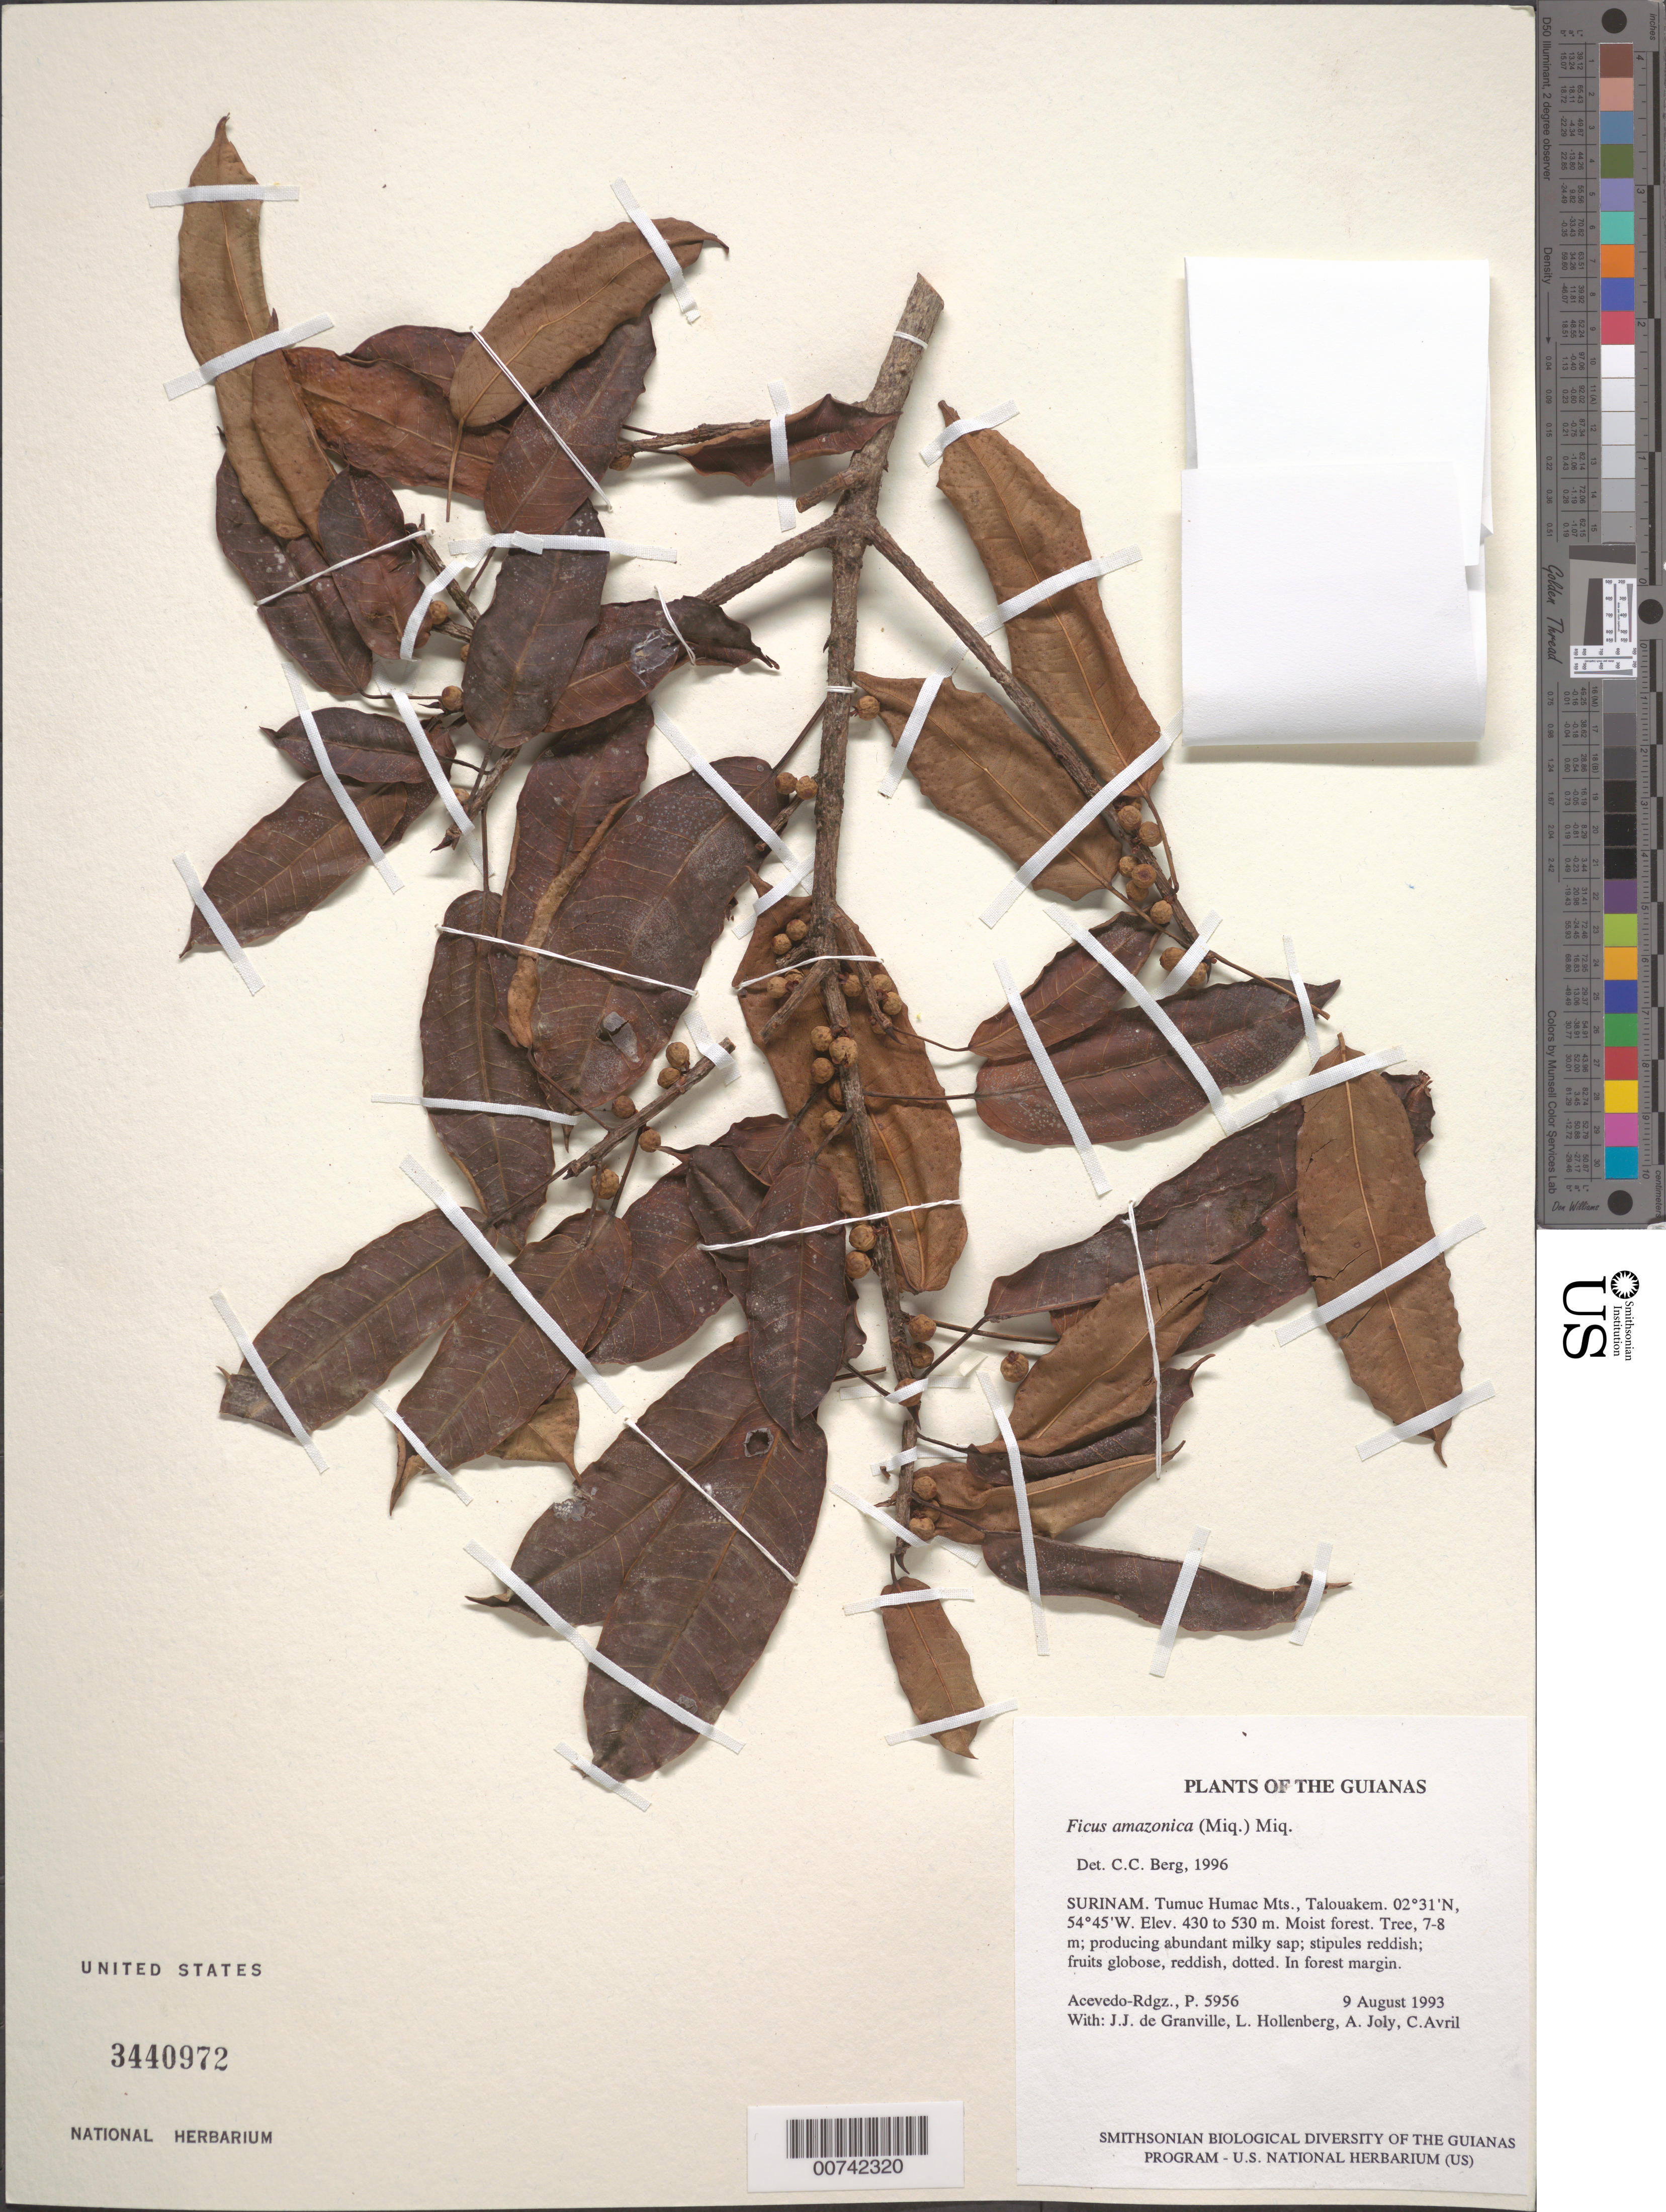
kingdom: Plantae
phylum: Tracheophyta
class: Magnoliopsida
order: Rosales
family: Moraceae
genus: Ficus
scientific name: Ficus amazonica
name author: (Miq.) Miq.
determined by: Berg, C. C.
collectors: P. Acevedo-Rodr., J.-J. de Granville, A. Joly & L. Hollenberg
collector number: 5956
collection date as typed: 09 Aug 1993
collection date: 1993-08-09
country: Suriname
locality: Tumuc Humac Mts., Talouakem.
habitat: In forest margin.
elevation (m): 430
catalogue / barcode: US 3440972